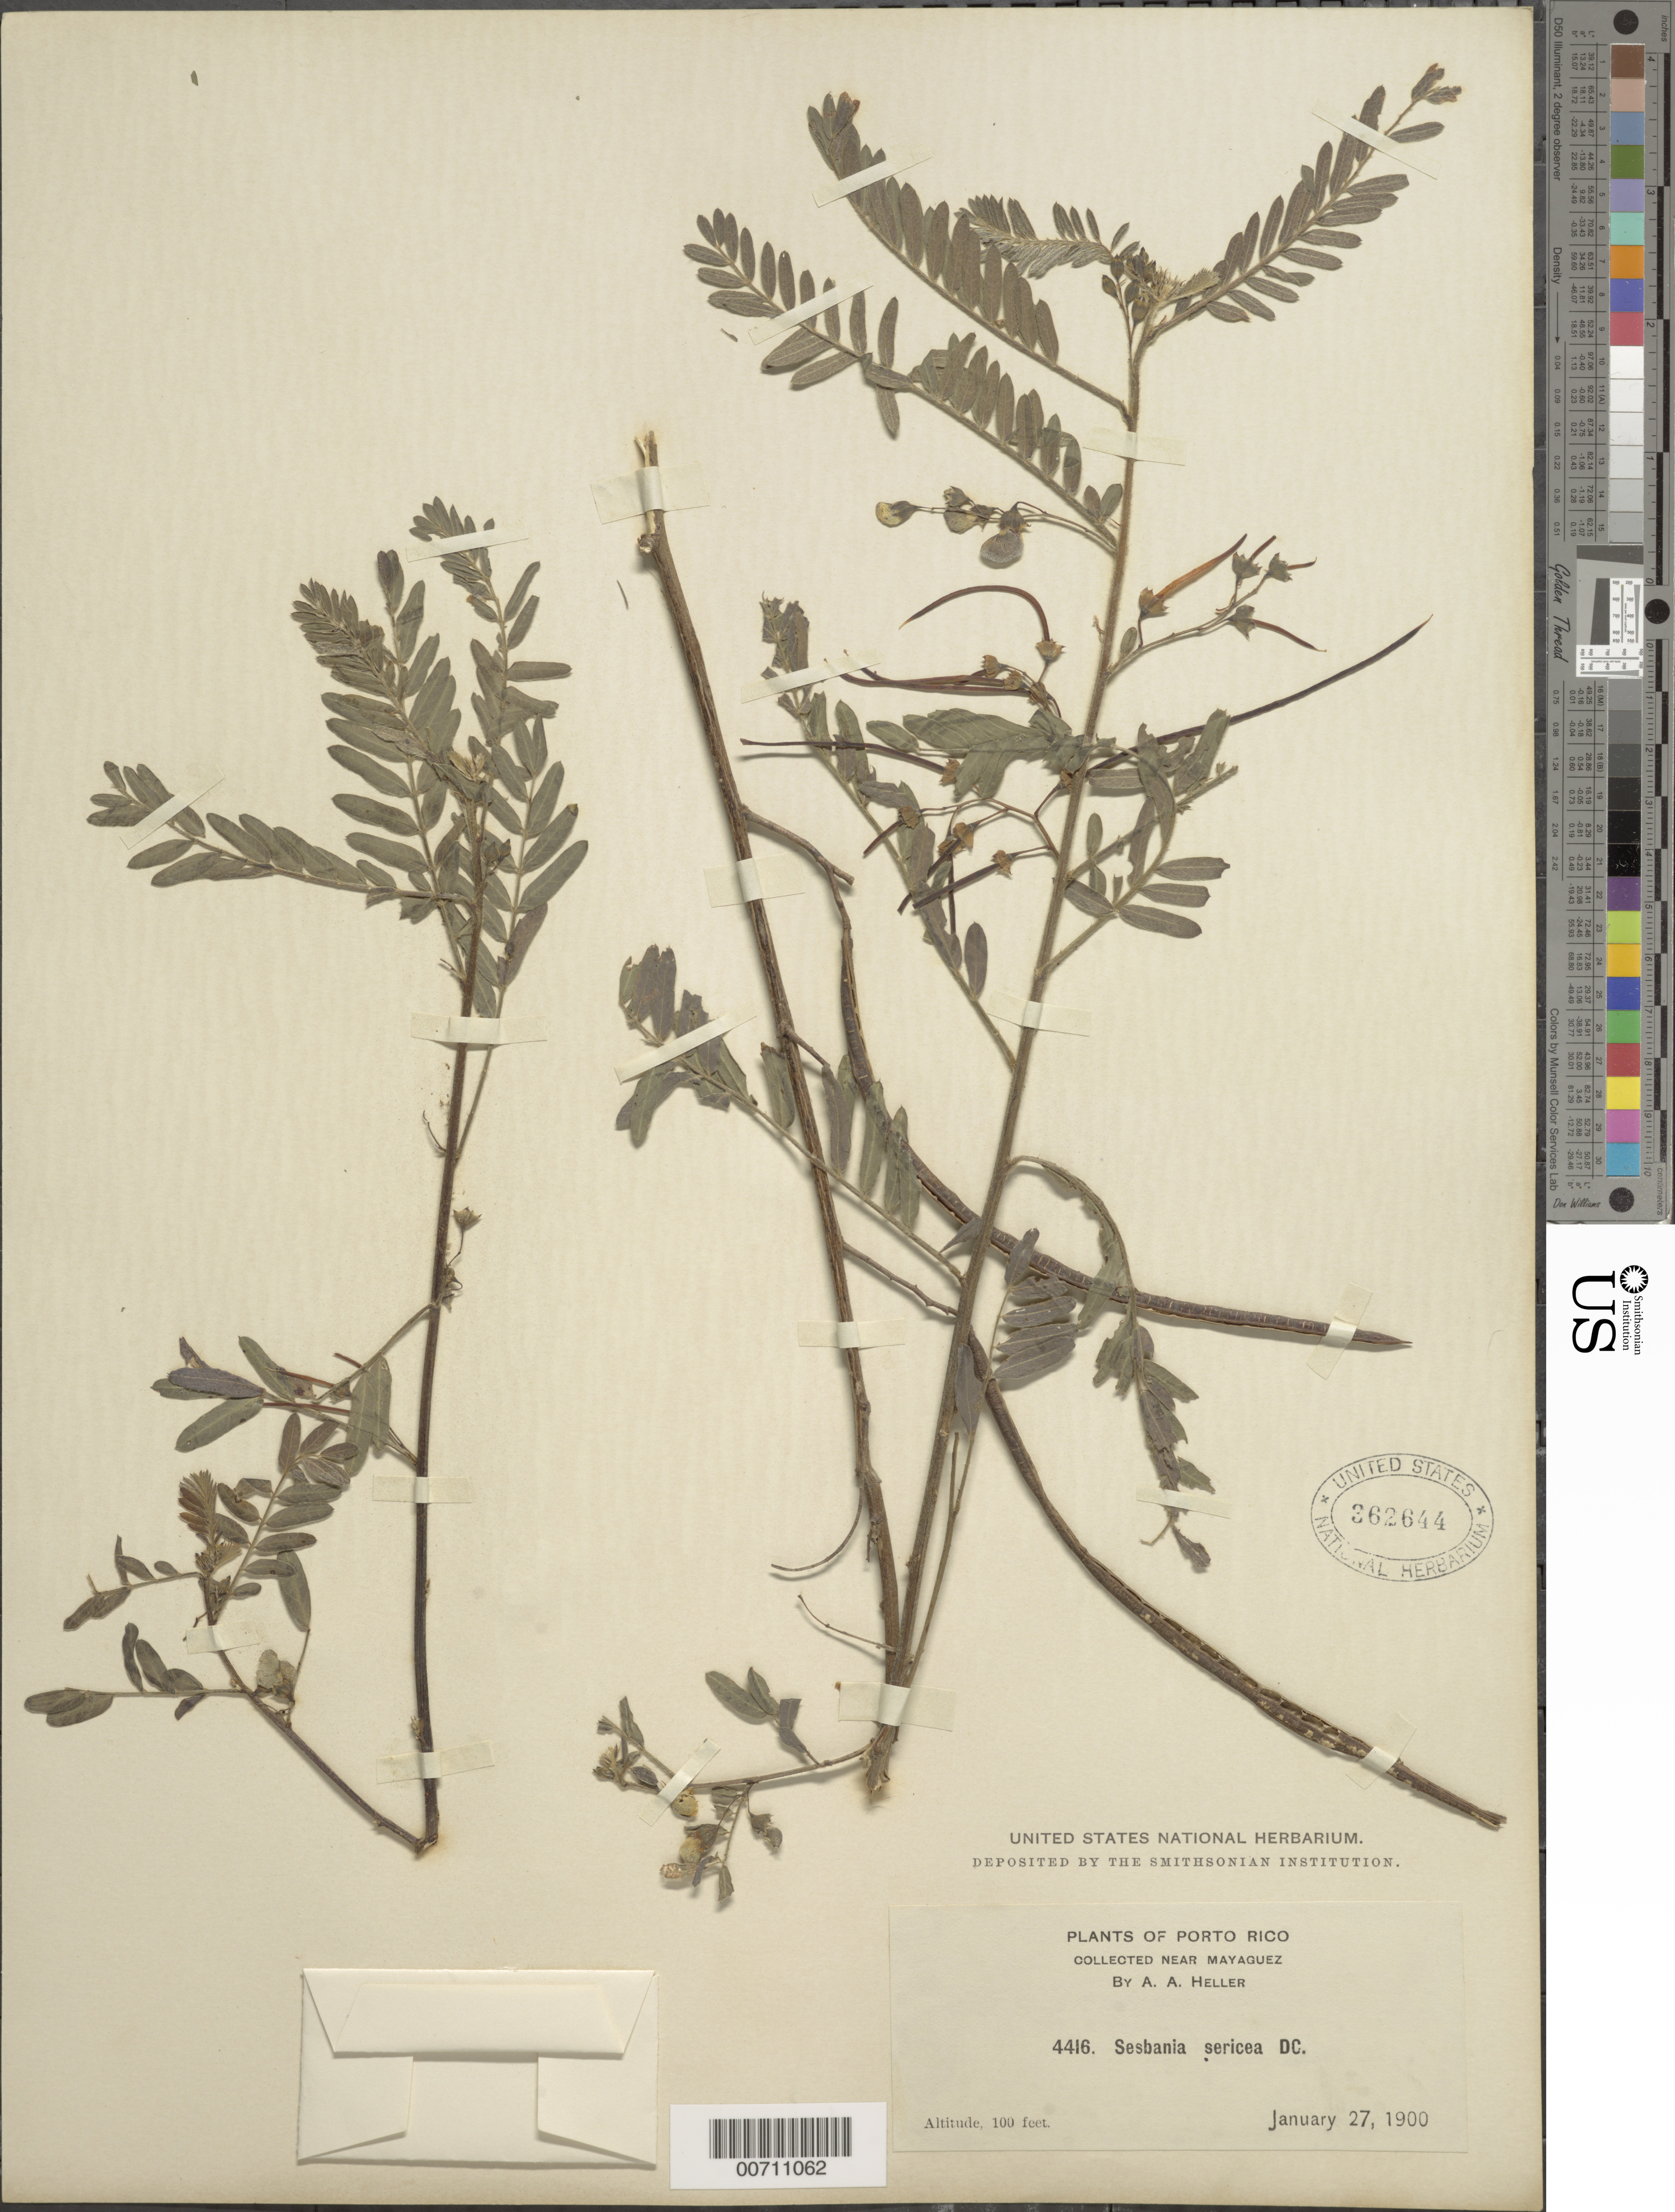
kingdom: Plantae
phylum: Tracheophyta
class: Magnoliopsida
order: Fabales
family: Fabaceae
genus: Sesbania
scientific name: Sesbania sericea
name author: (Willd.) Link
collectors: A. A. Heller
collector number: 4416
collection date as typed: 27 Jan 1900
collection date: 1900-01-27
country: Puerto Rico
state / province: Mayaguez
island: Greater Antilles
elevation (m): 30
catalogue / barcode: US 362644